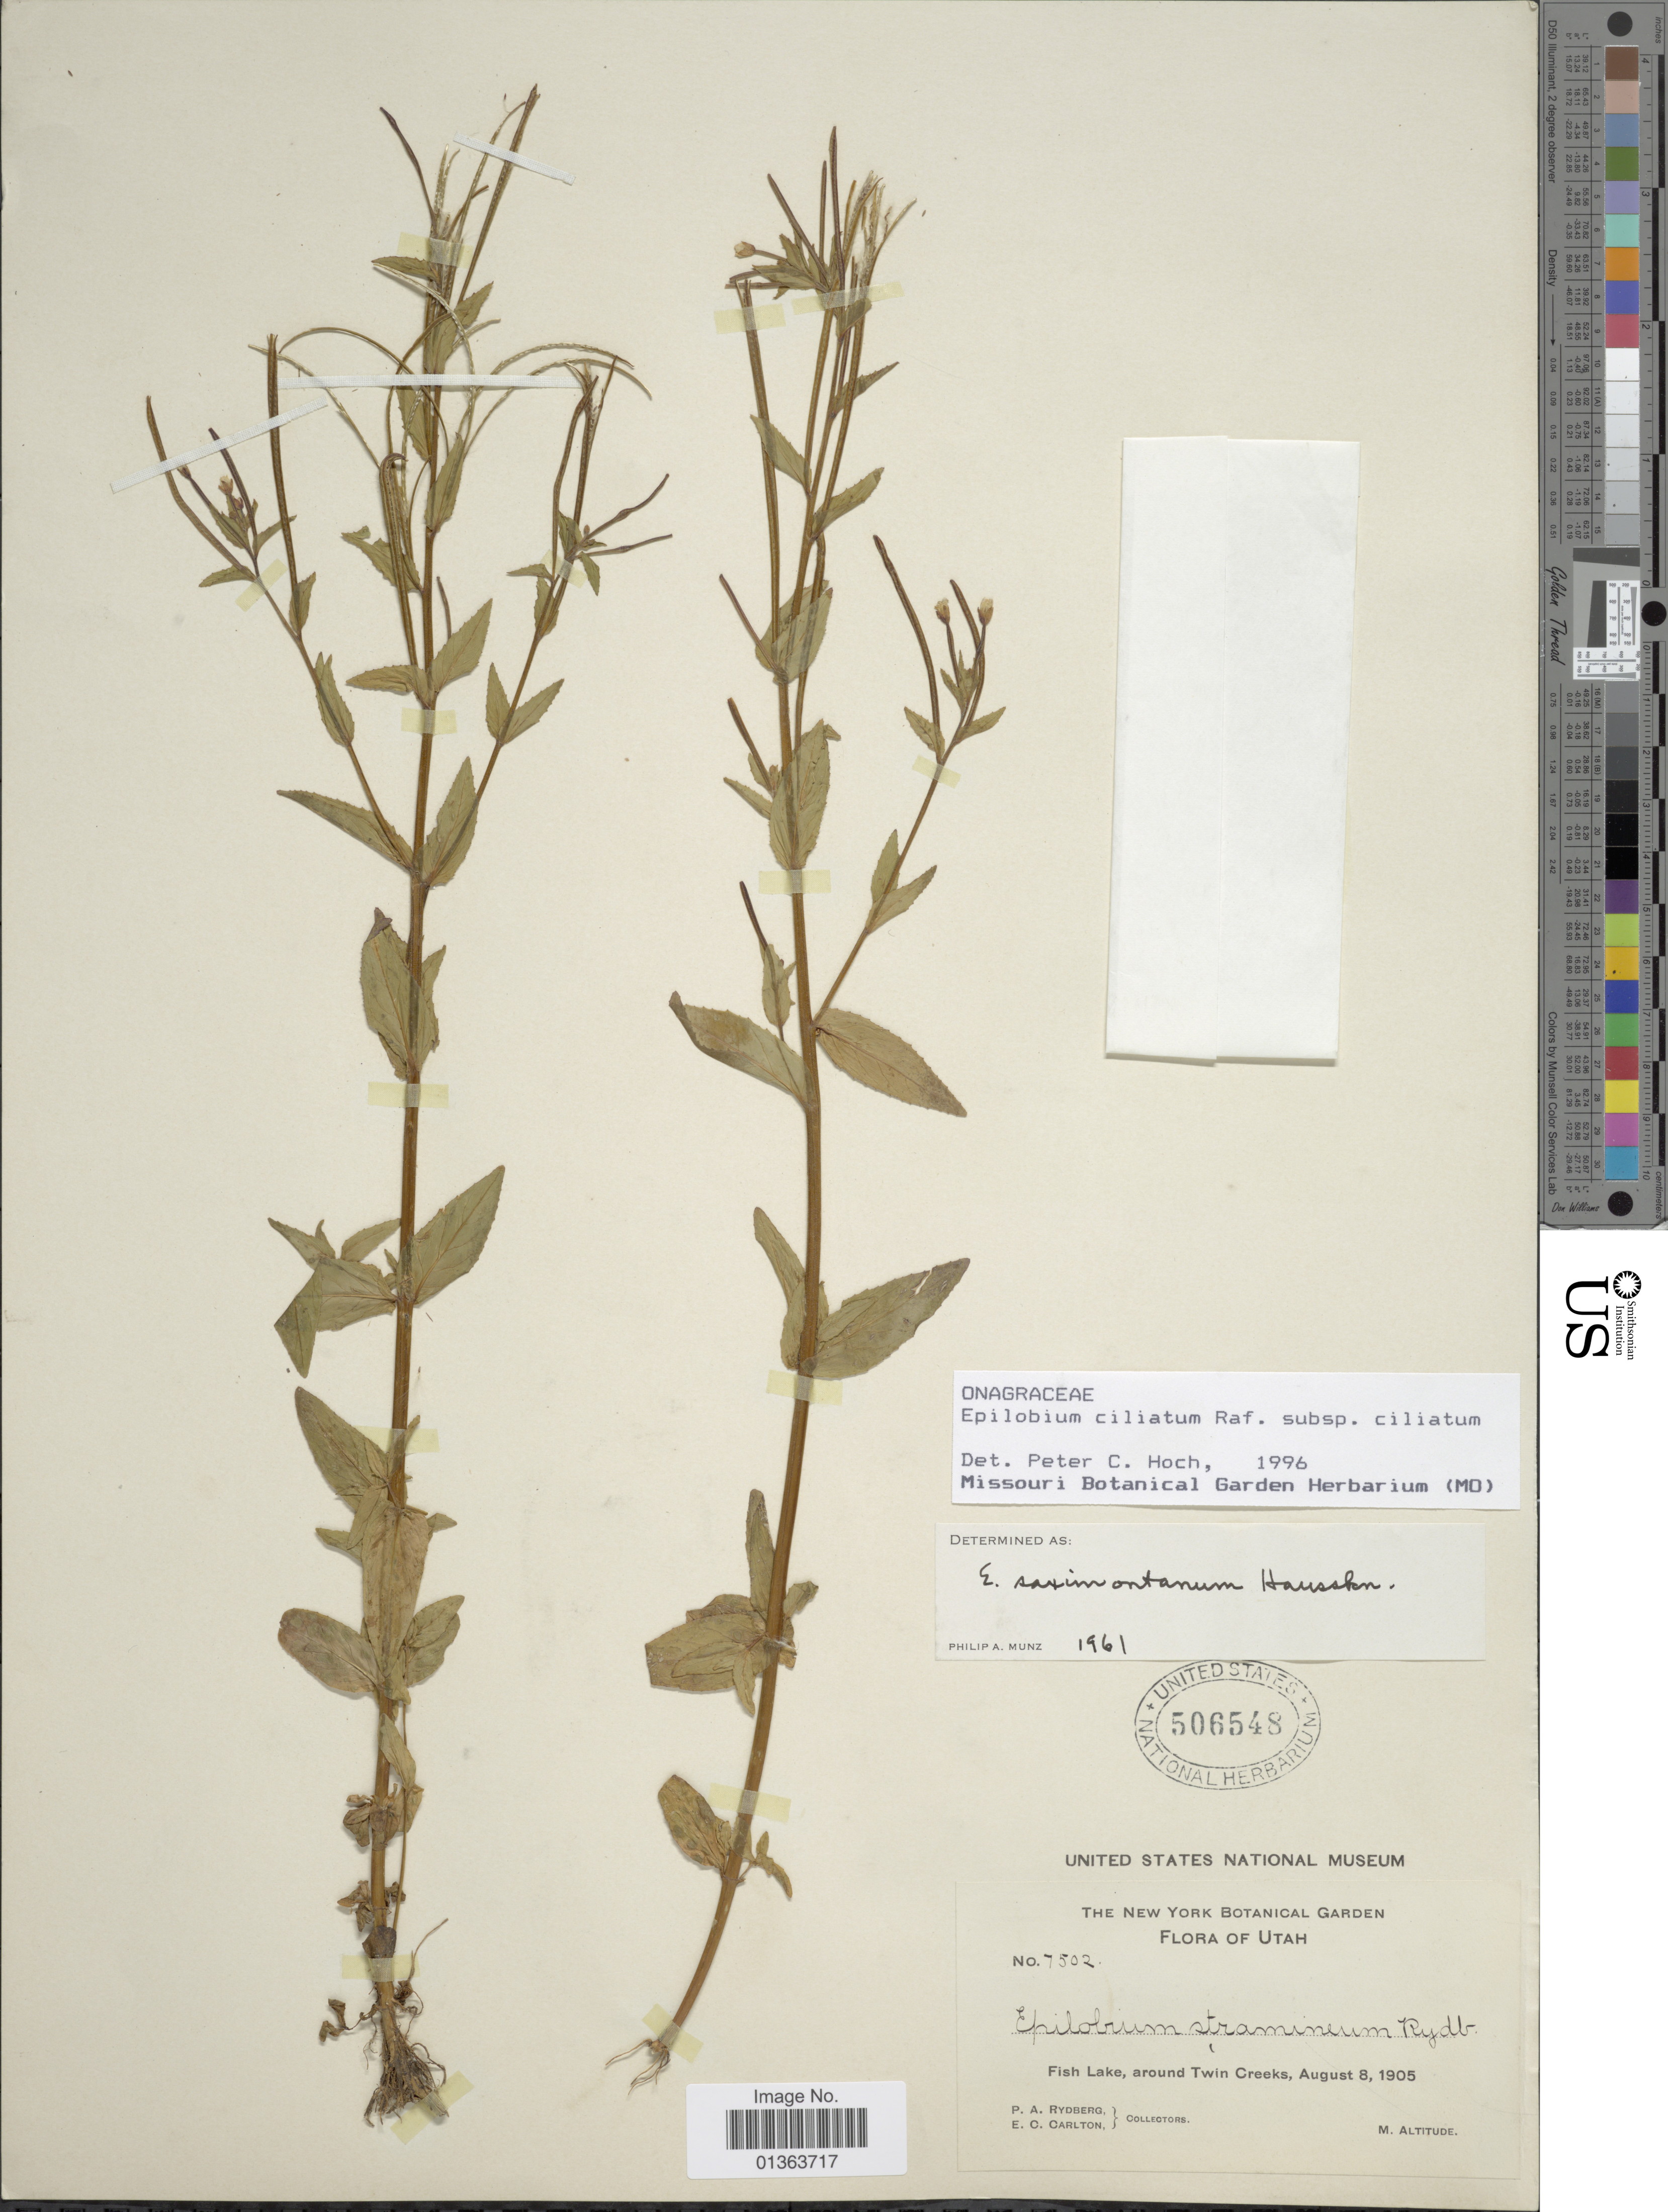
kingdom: Plantae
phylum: Tracheophyta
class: Magnoliopsida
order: Myrtales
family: Onagraceae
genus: Epilobium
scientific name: Epilobium ciliatum subsp. ciliatum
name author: Raf.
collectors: P. A. Rydberg & E. Carlton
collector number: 7502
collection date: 1905-08-08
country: United States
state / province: Utah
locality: Fish Lake, around Twin Creeks.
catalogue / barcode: US 506548